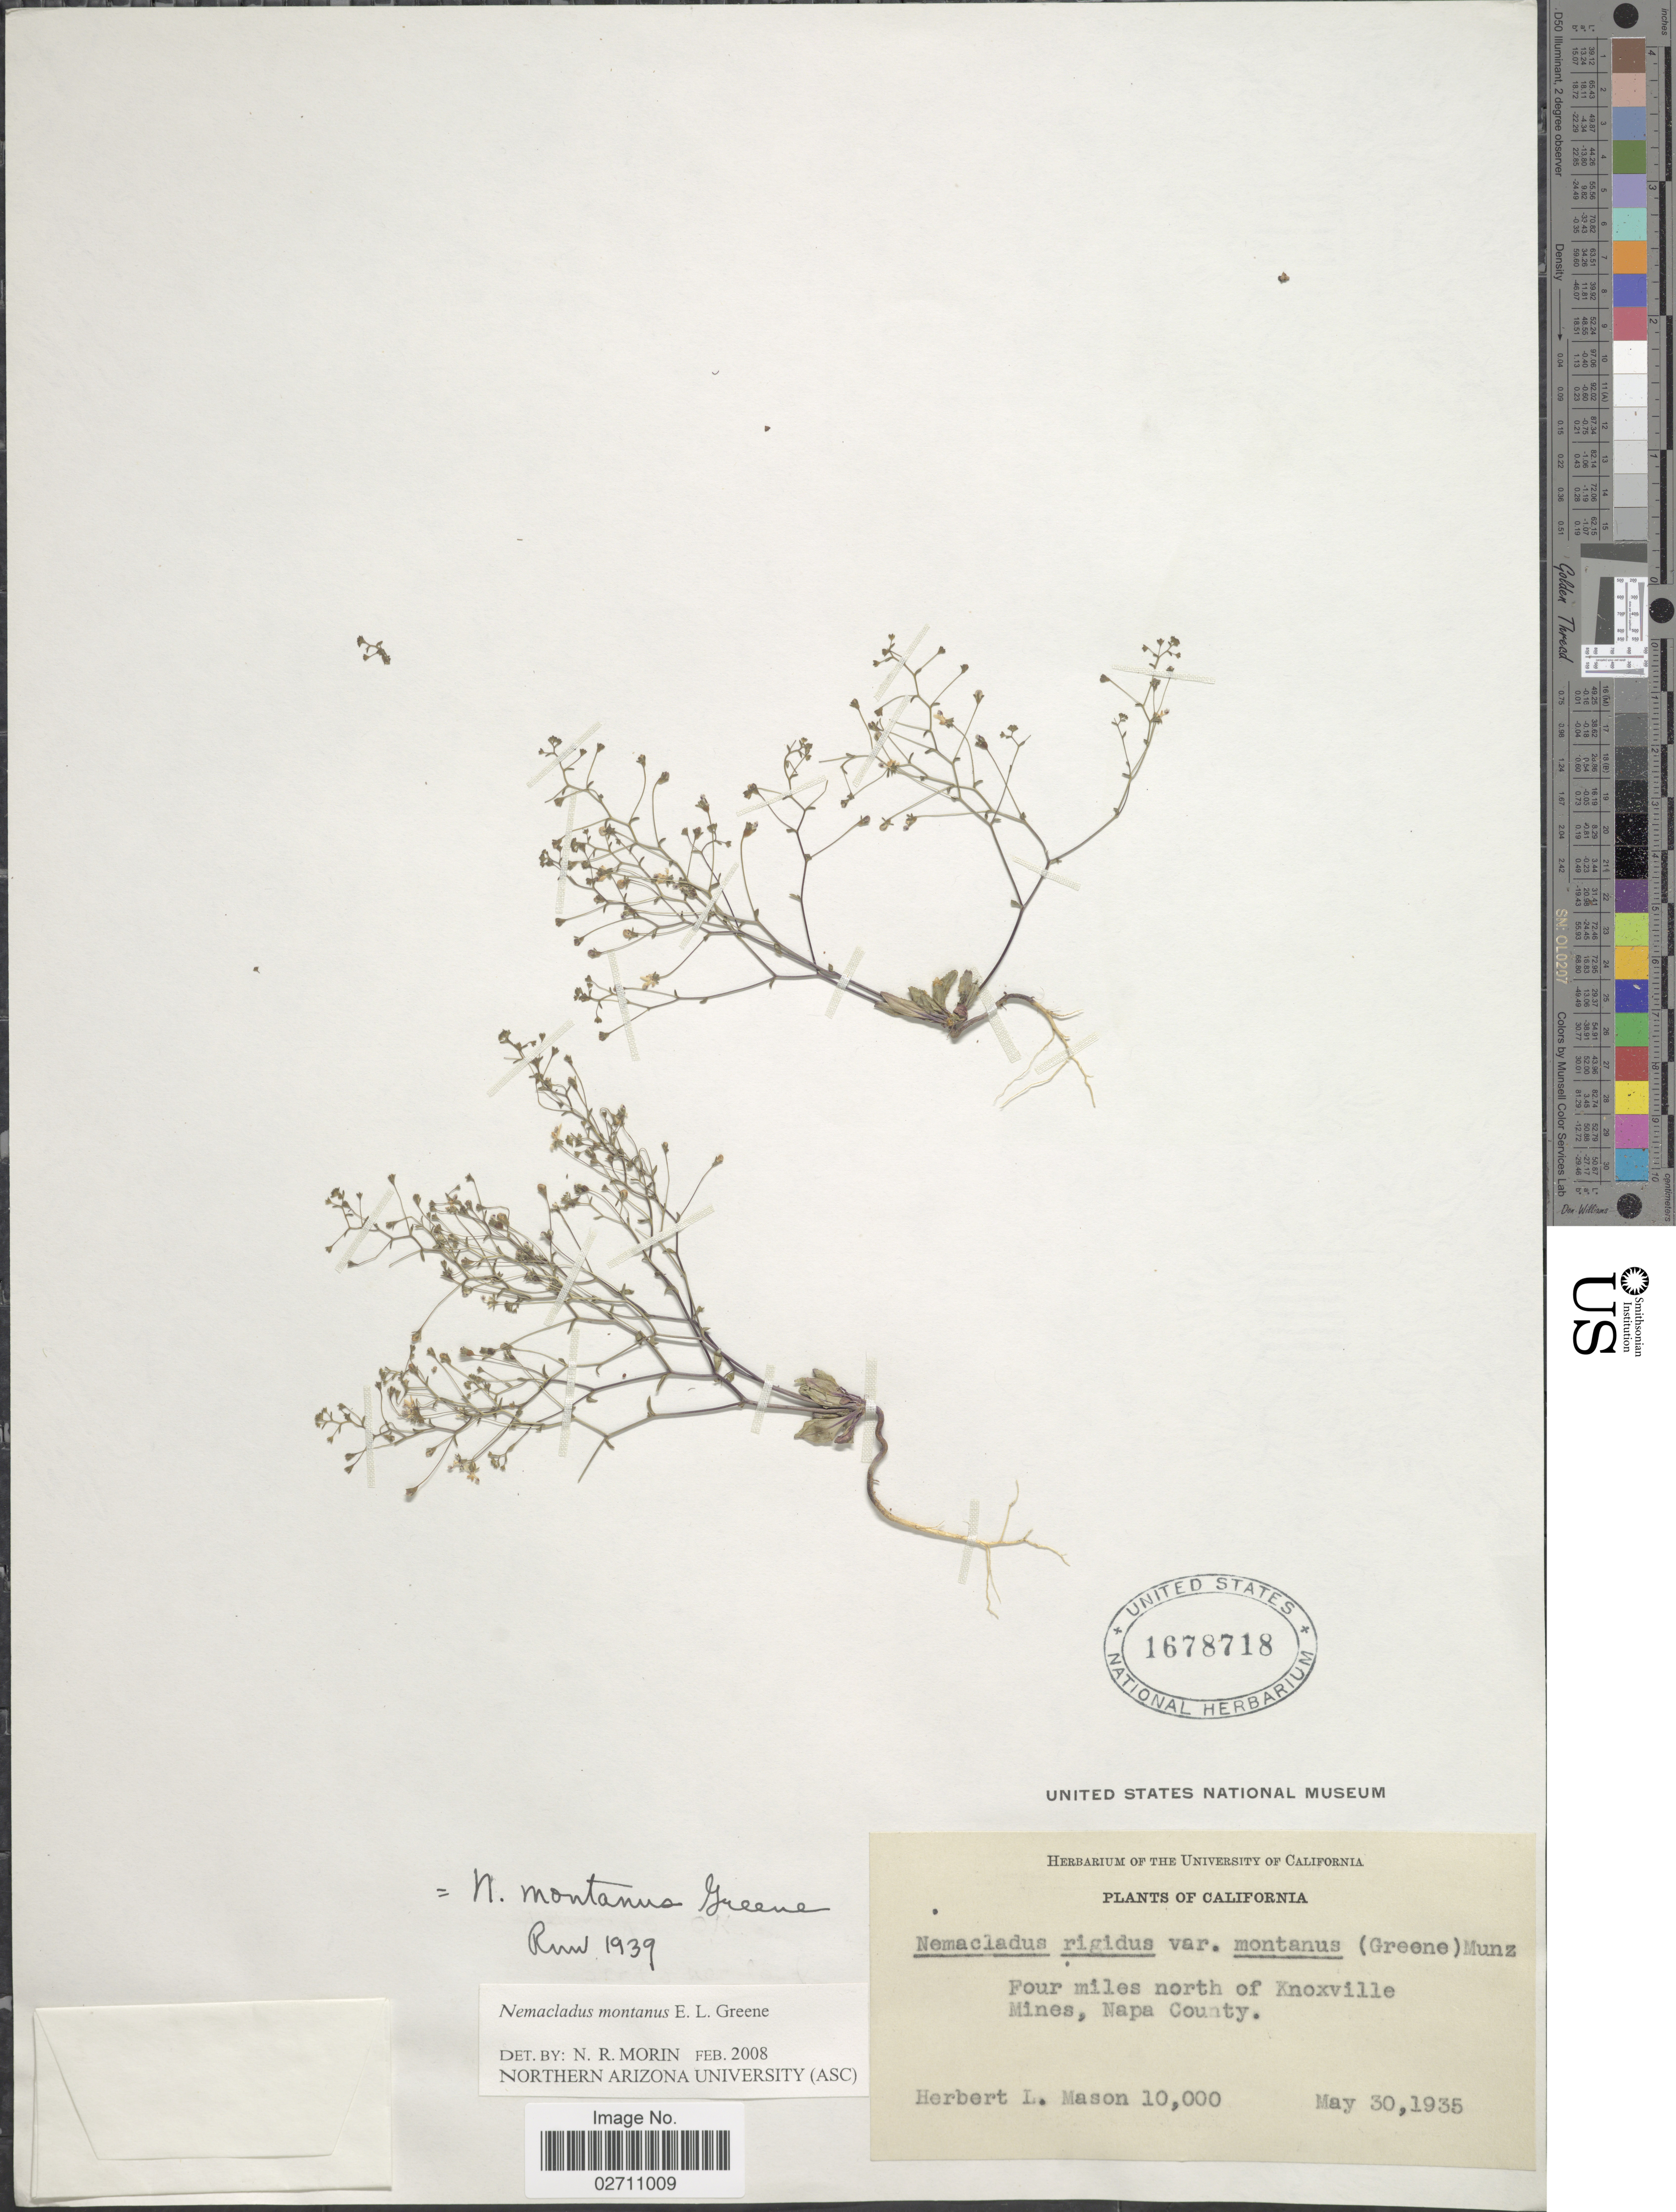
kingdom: Plantae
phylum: Tracheophyta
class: Magnoliopsida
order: Asterales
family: Campanulaceae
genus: Nemacladus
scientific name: Nemacladus montanus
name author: S.W. Greene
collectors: H. L. Mason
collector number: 10000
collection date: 1935-05-30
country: United States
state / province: California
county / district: Napa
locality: Four lmiles north of Knoxville Mines, Napa County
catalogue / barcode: US 1678718